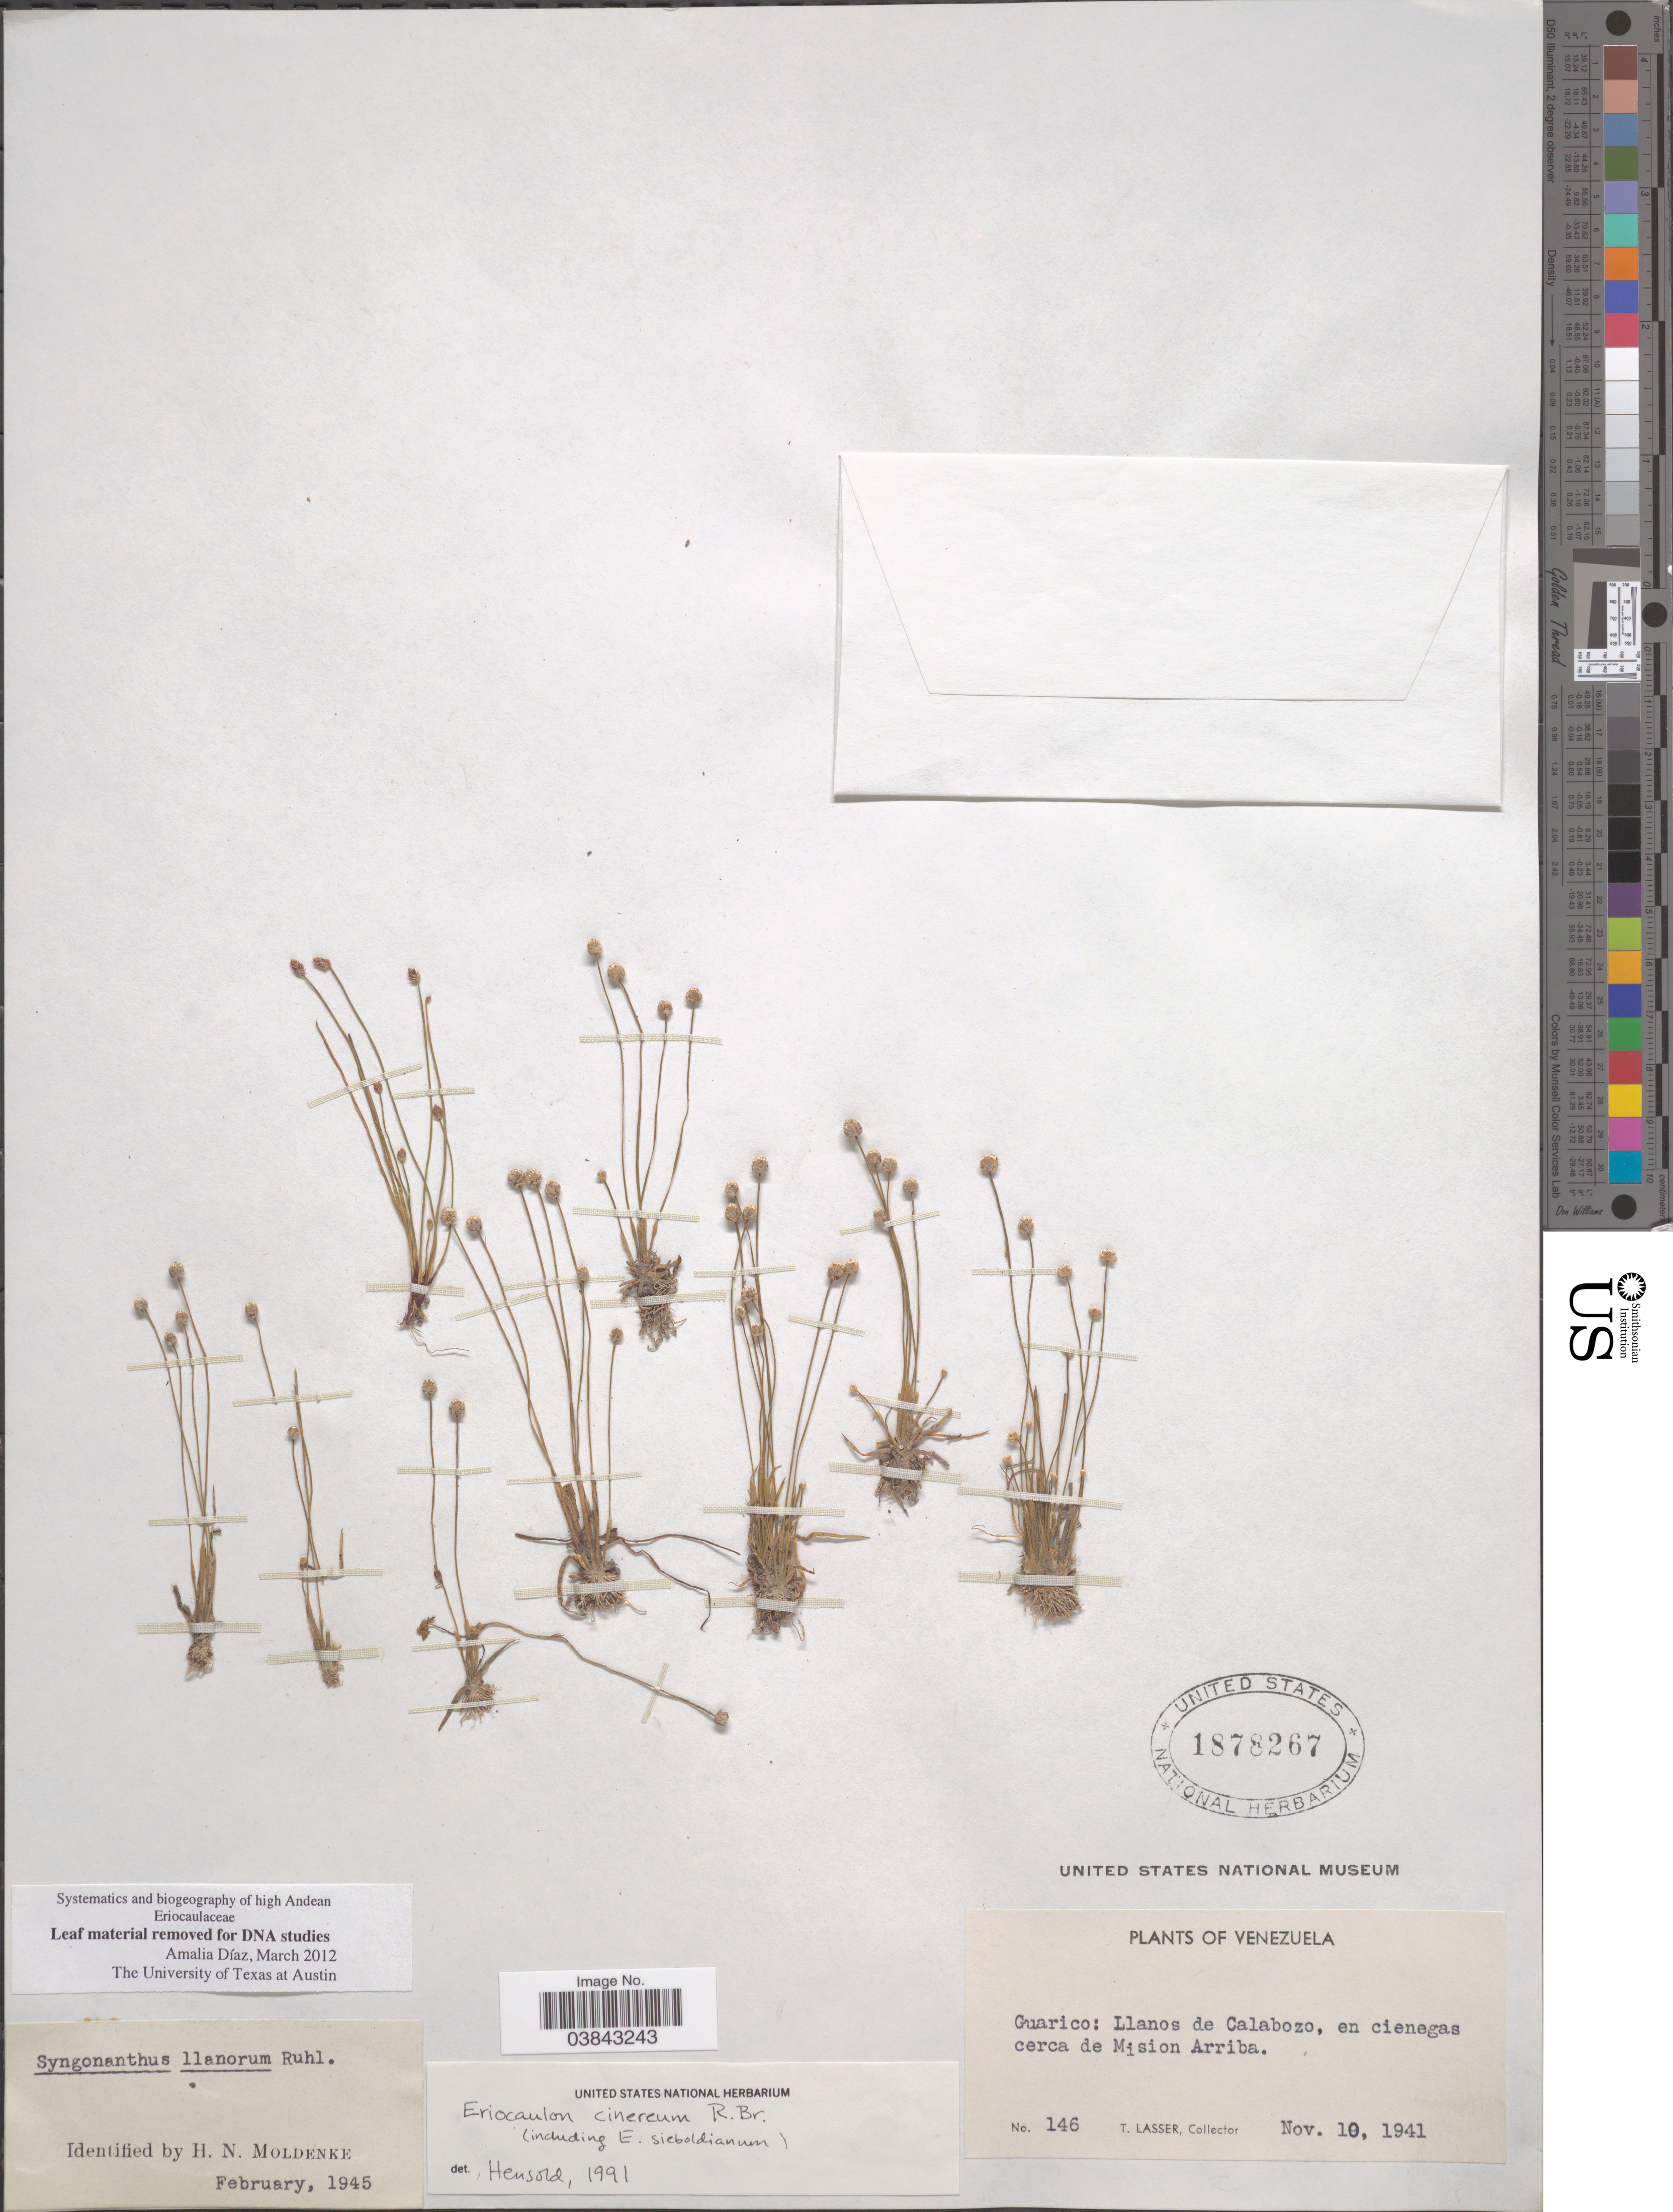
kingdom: Plantae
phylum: Tracheophyta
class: Liliopsida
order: Poales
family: Eriocaulaceae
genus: Eriocaulon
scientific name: Eriocaulon cinereum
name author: R. Br.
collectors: T. Lasser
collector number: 146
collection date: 1941-11-10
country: Venezuela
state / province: Guarico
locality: Llanos de Calabozo, en cienegas cerca de Mision Arriba.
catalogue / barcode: US 1878267